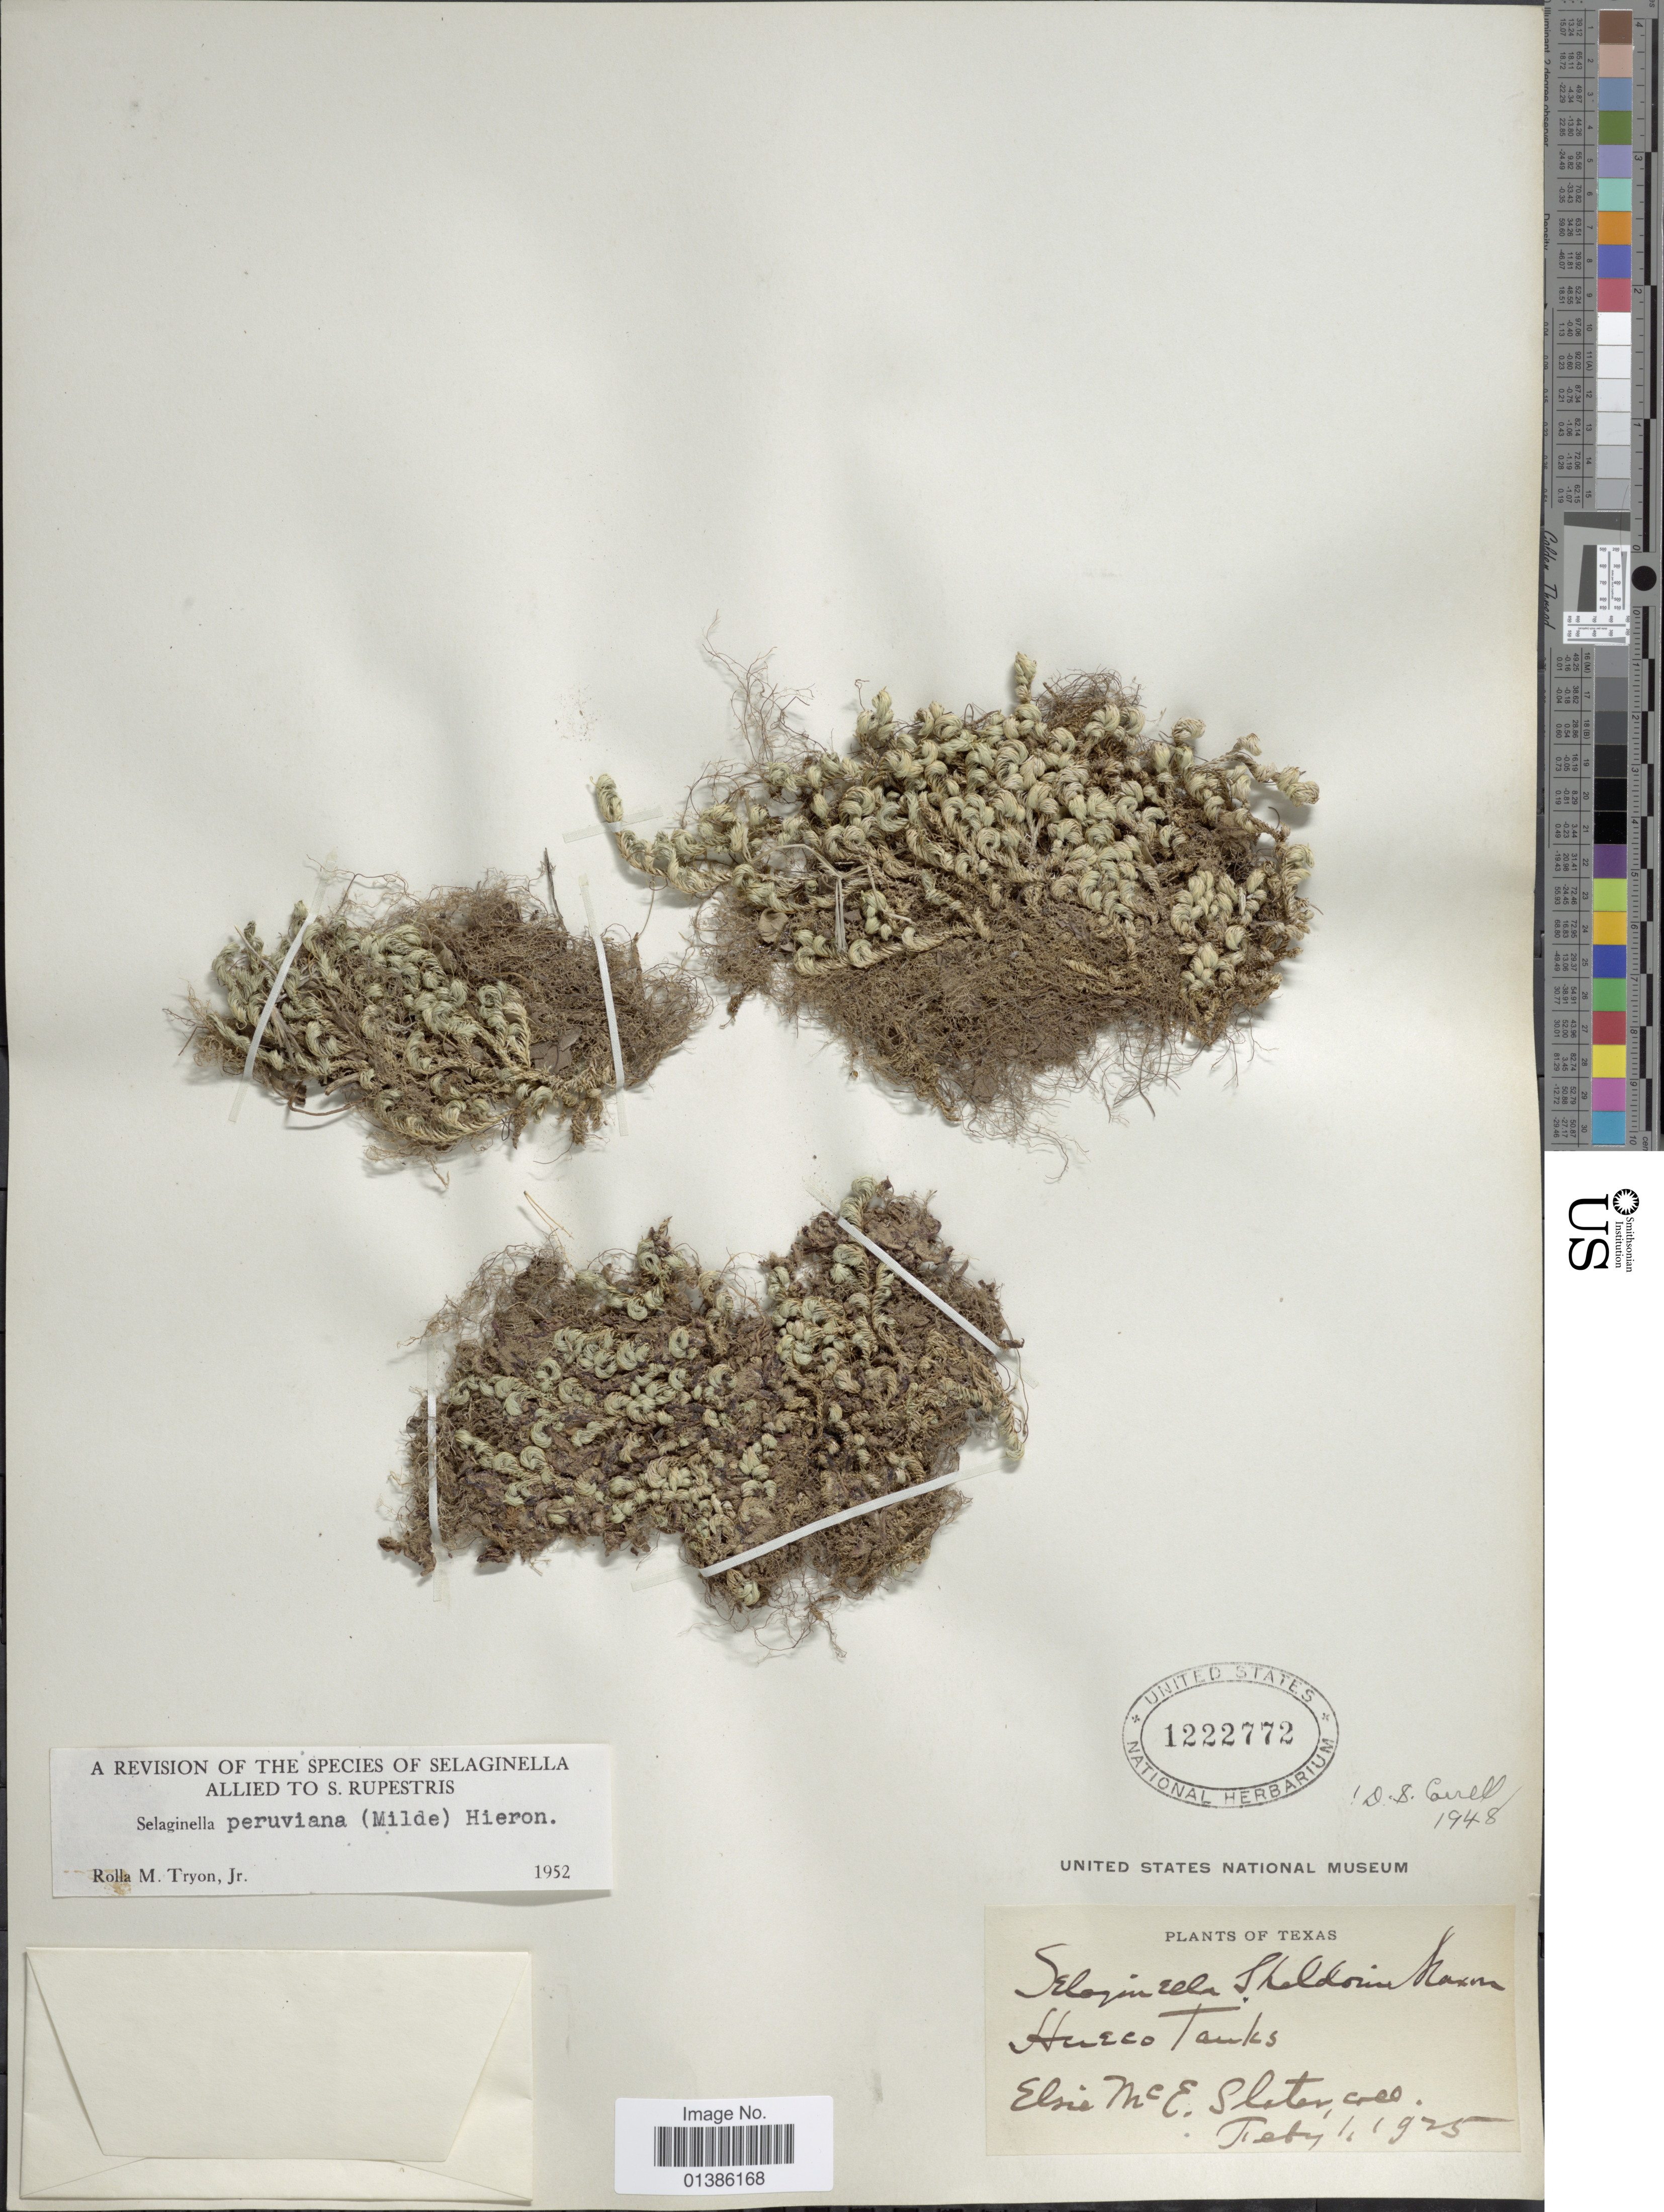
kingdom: Plantae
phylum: Tracheophyta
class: Lycopodiopsida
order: Selaginellales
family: Selaginellaceae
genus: Selaginella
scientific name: Selaginella peruviana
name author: (Milde) Hieron.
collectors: E. McElroy Slater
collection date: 1925-02-01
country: United States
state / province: Texas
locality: Hueco Tanks.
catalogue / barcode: US 1222772